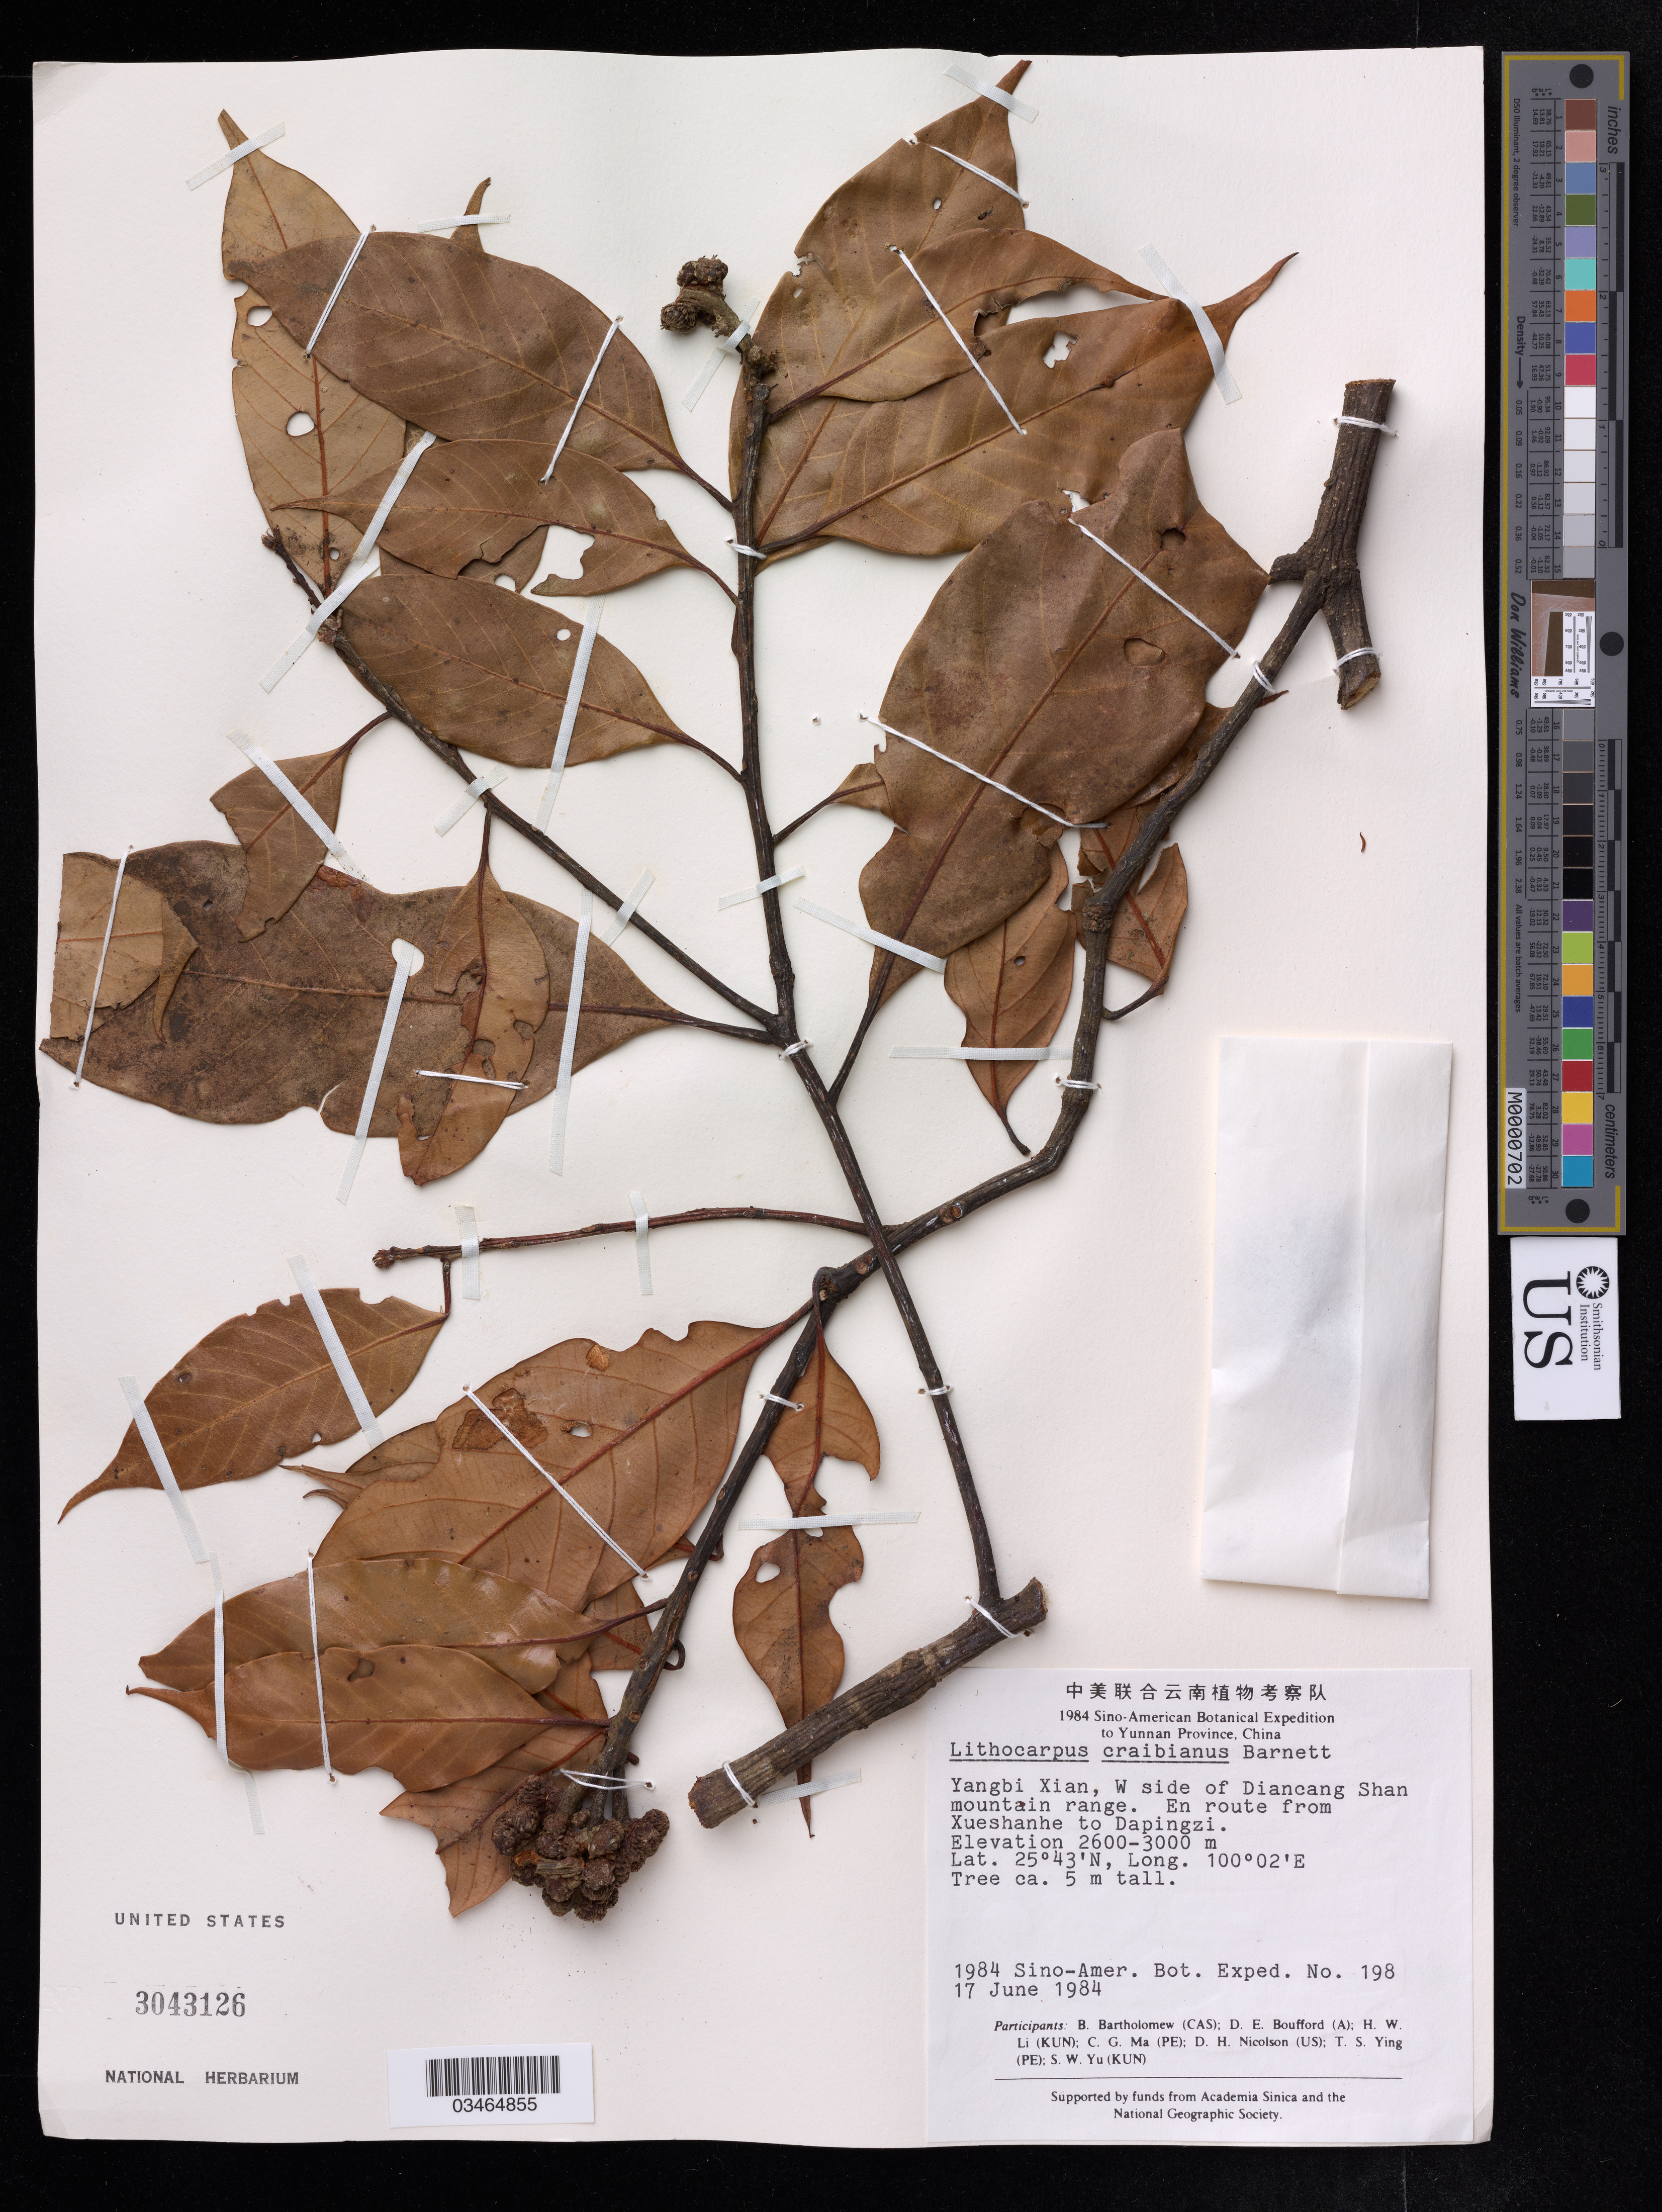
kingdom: Plantae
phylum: Tracheophyta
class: Magnoliopsida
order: Fagales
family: Fagaceae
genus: Lithocarpus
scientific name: Lithocarpus craibianus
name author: Barnett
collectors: B. Bartholomew, D. E. Boufford & C. Ma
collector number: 198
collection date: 1984-06-17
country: China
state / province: Yunnan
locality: Yangbi Xian, W side of Diancang Shan mountain range, En route from Xueshanhe to Dapingzi.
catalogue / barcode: US 3043126